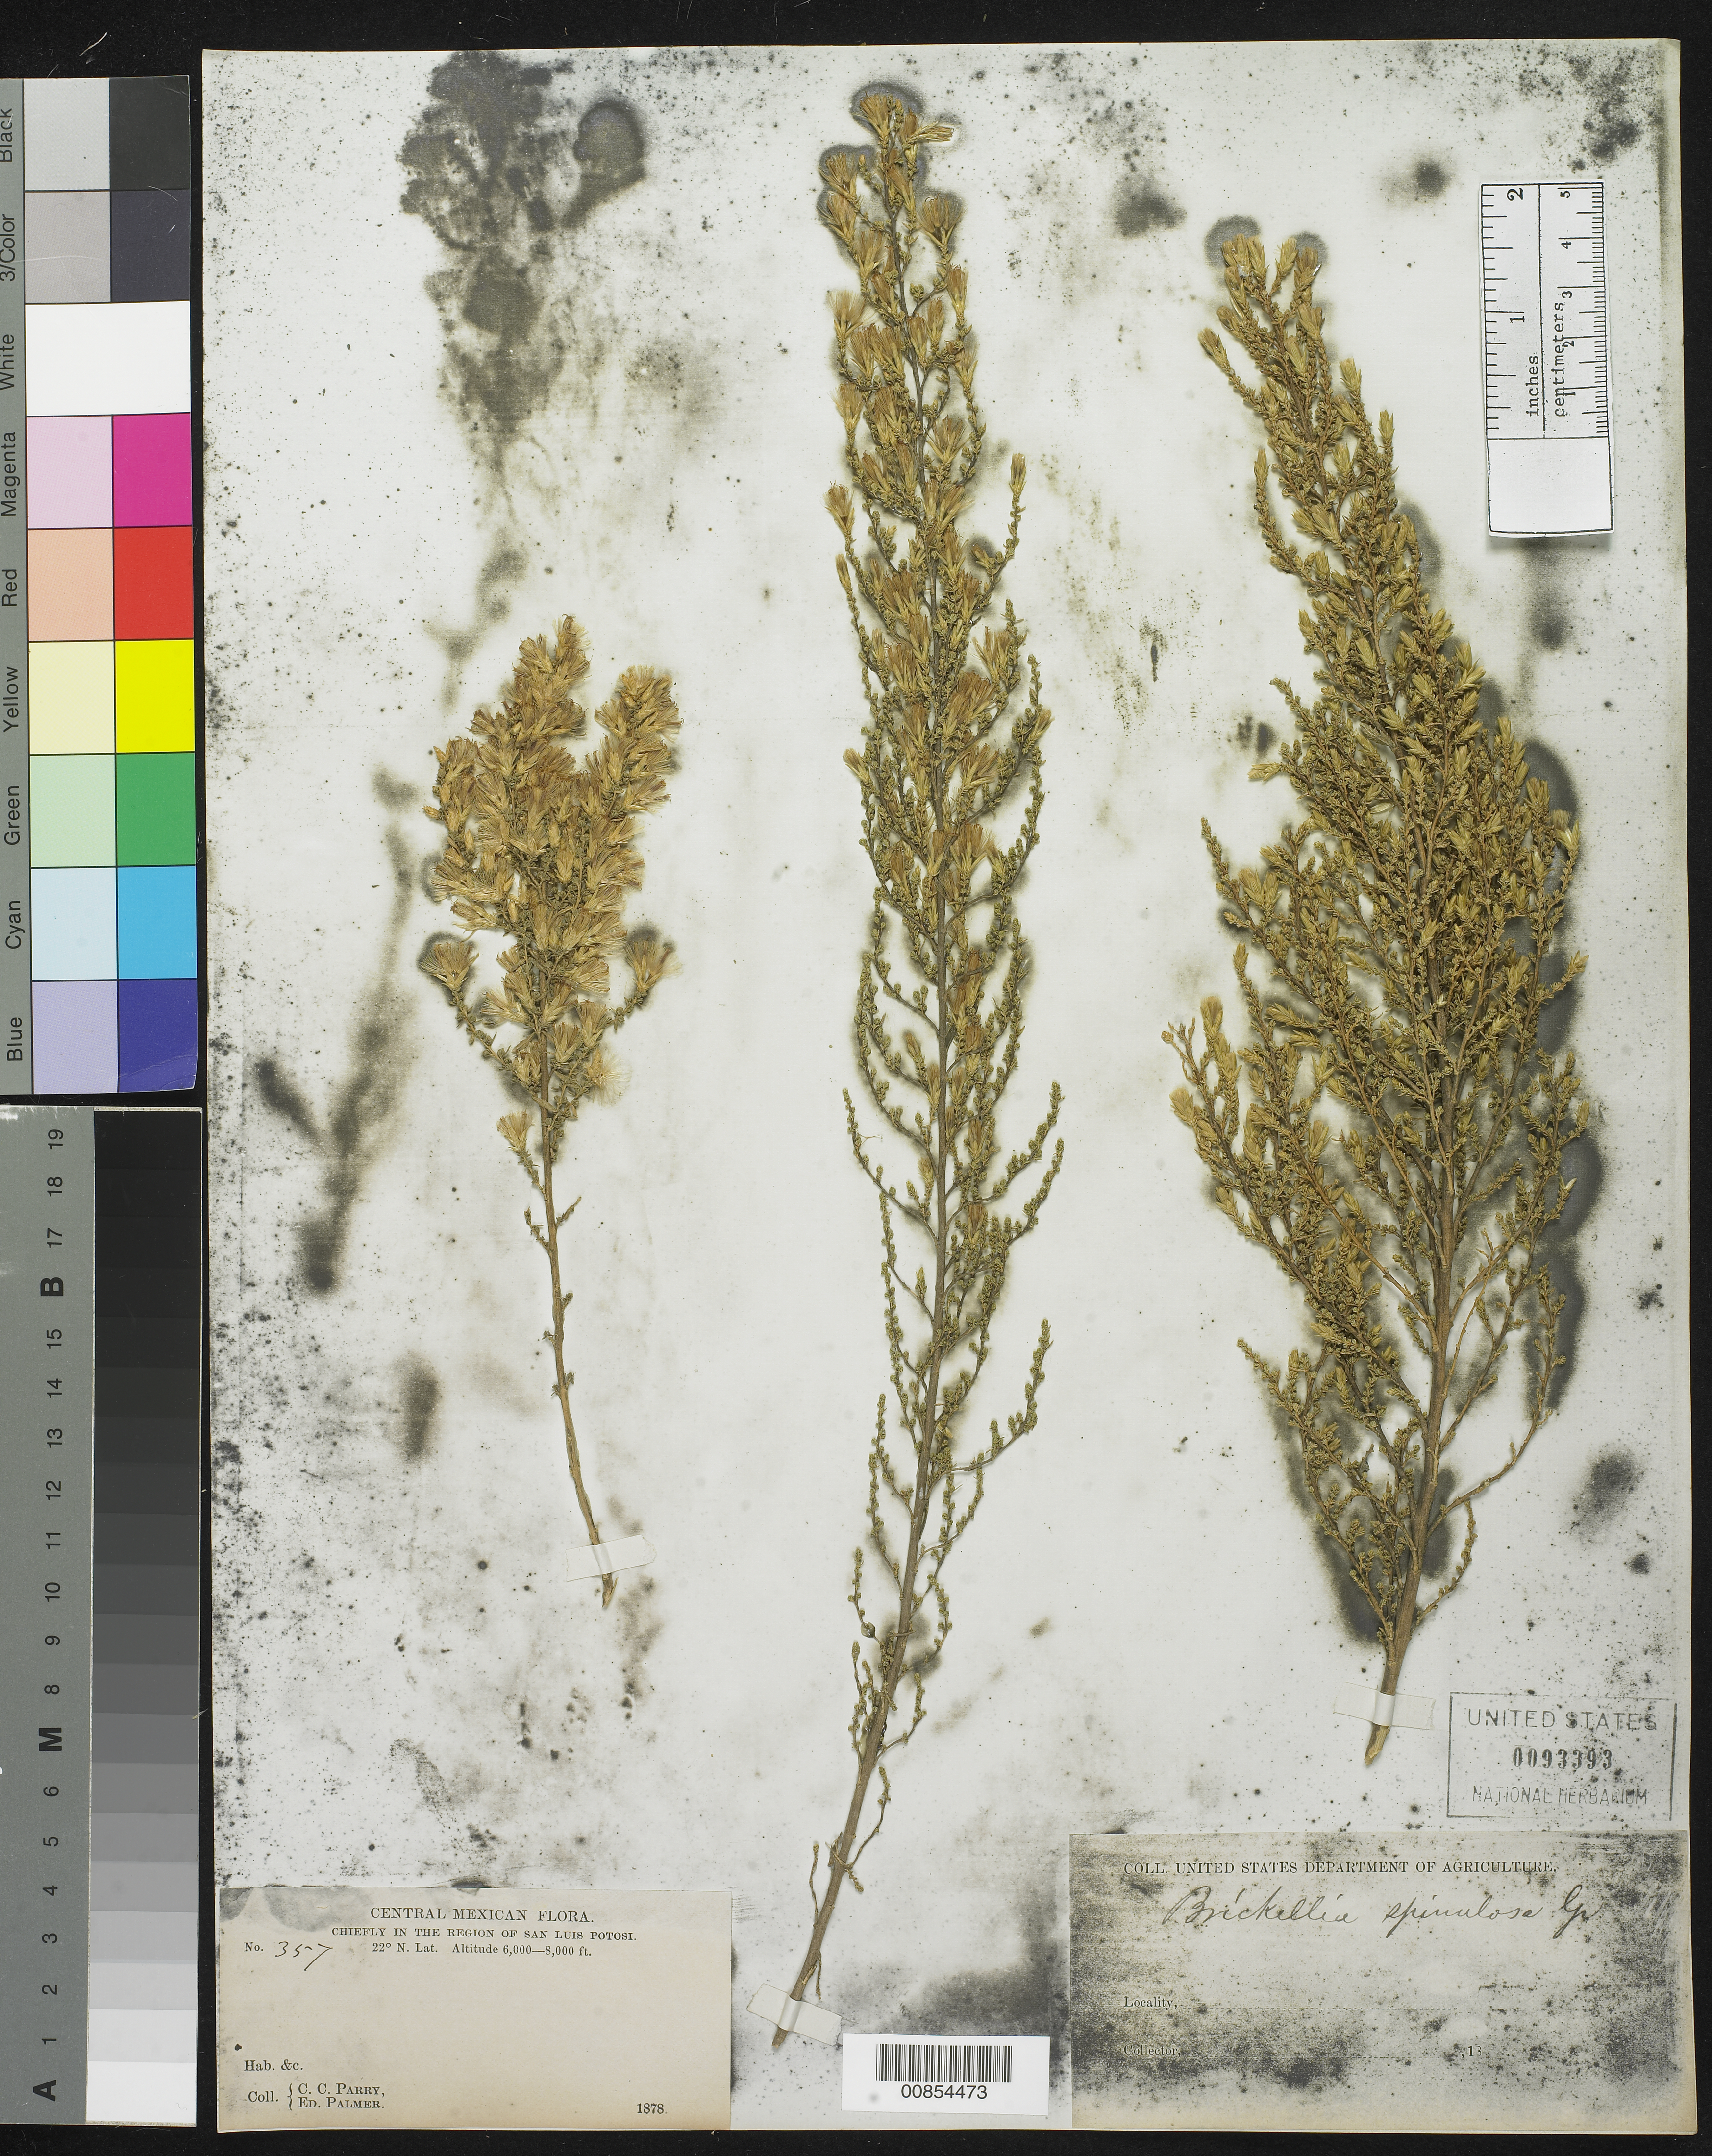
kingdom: Plantae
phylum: Tracheophyta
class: Magnoliopsida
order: Asterales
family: Asteraceae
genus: Brickellia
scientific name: Brickellia spinulosa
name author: (A. Gray) A. Gray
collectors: C. C. Parry & E. Palmer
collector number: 357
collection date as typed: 1878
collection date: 1878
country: Mexico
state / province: San Luis Potosí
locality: Chiefly in the region of San Luis Potosí.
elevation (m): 1829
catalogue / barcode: US 93393